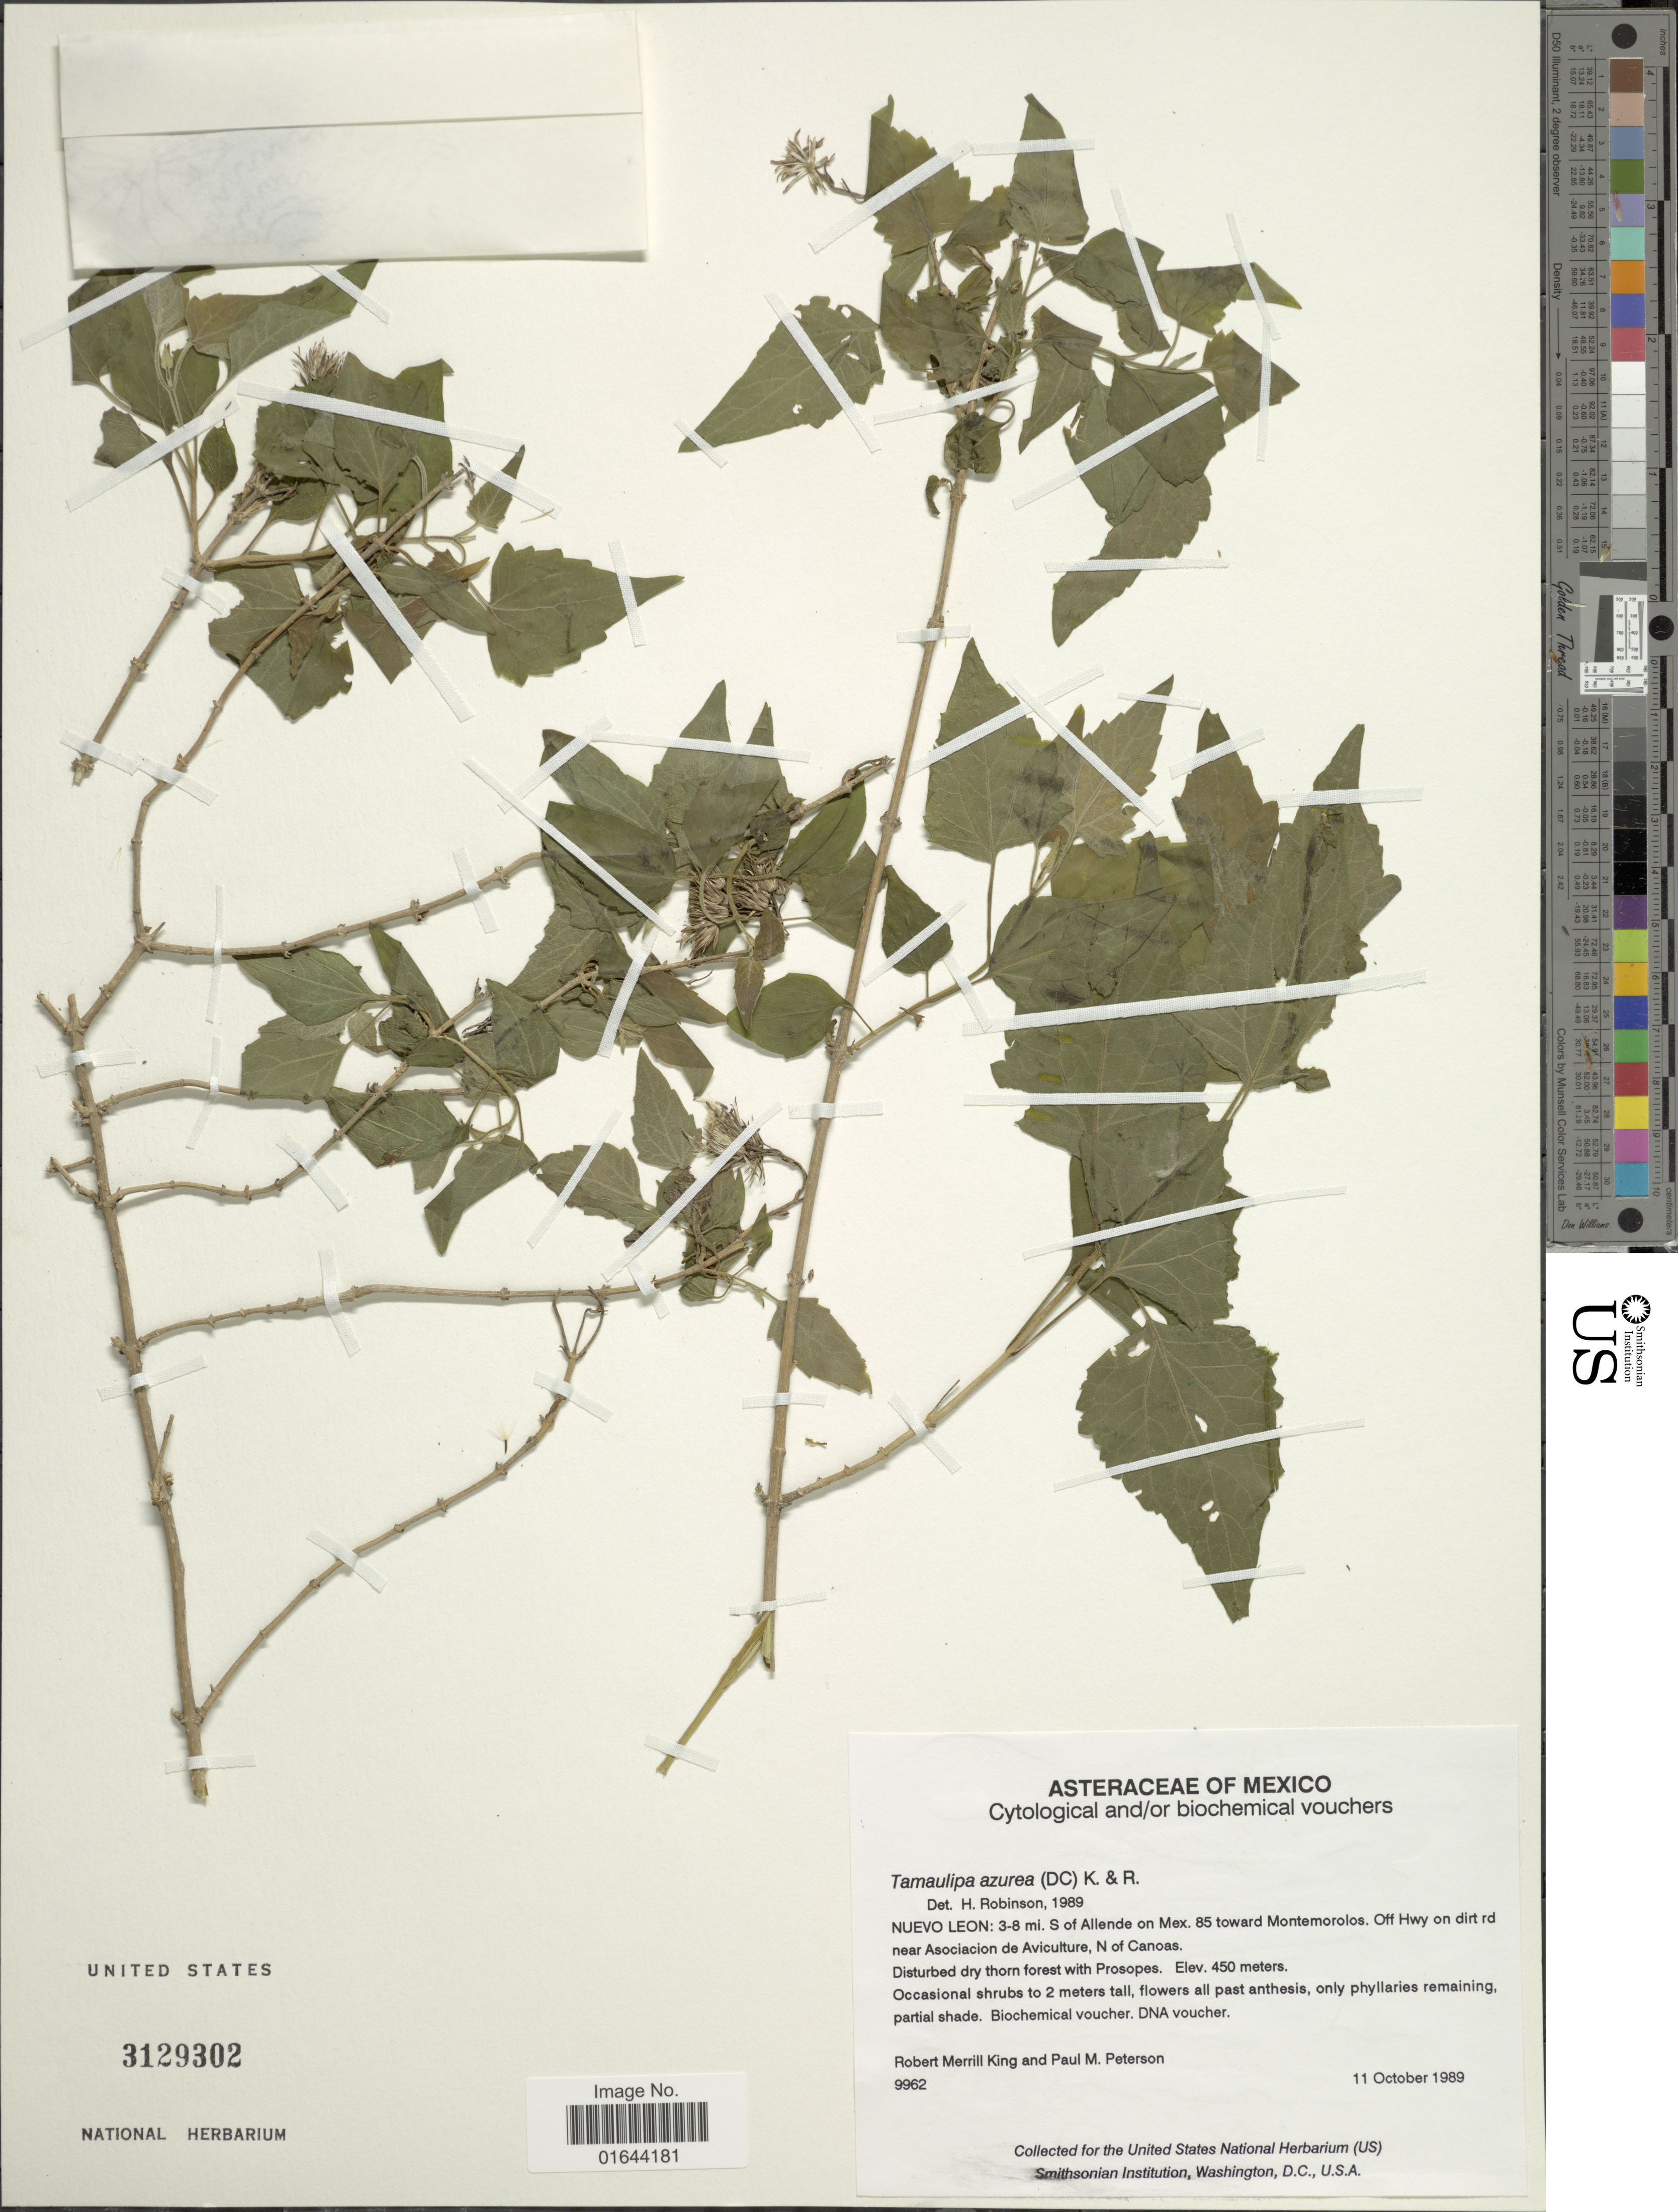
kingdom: Plantae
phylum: Tracheophyta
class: Magnoliopsida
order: Asterales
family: Asteraceae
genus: Tamaulipa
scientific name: Tamaulipa azurea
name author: (DC.) R.M. King & H. Rob.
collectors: R. M. King & P. M. Peterson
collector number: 9962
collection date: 1989-10-11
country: Mexico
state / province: Nuevo León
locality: Nuevo Leon: 3-8 mi. S of Allende on Mex. 85 toward Montemorolos. Off Hwy on dirt rd near Asociacion de Aviculture, N of Canoas.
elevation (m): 450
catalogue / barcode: US 3129302